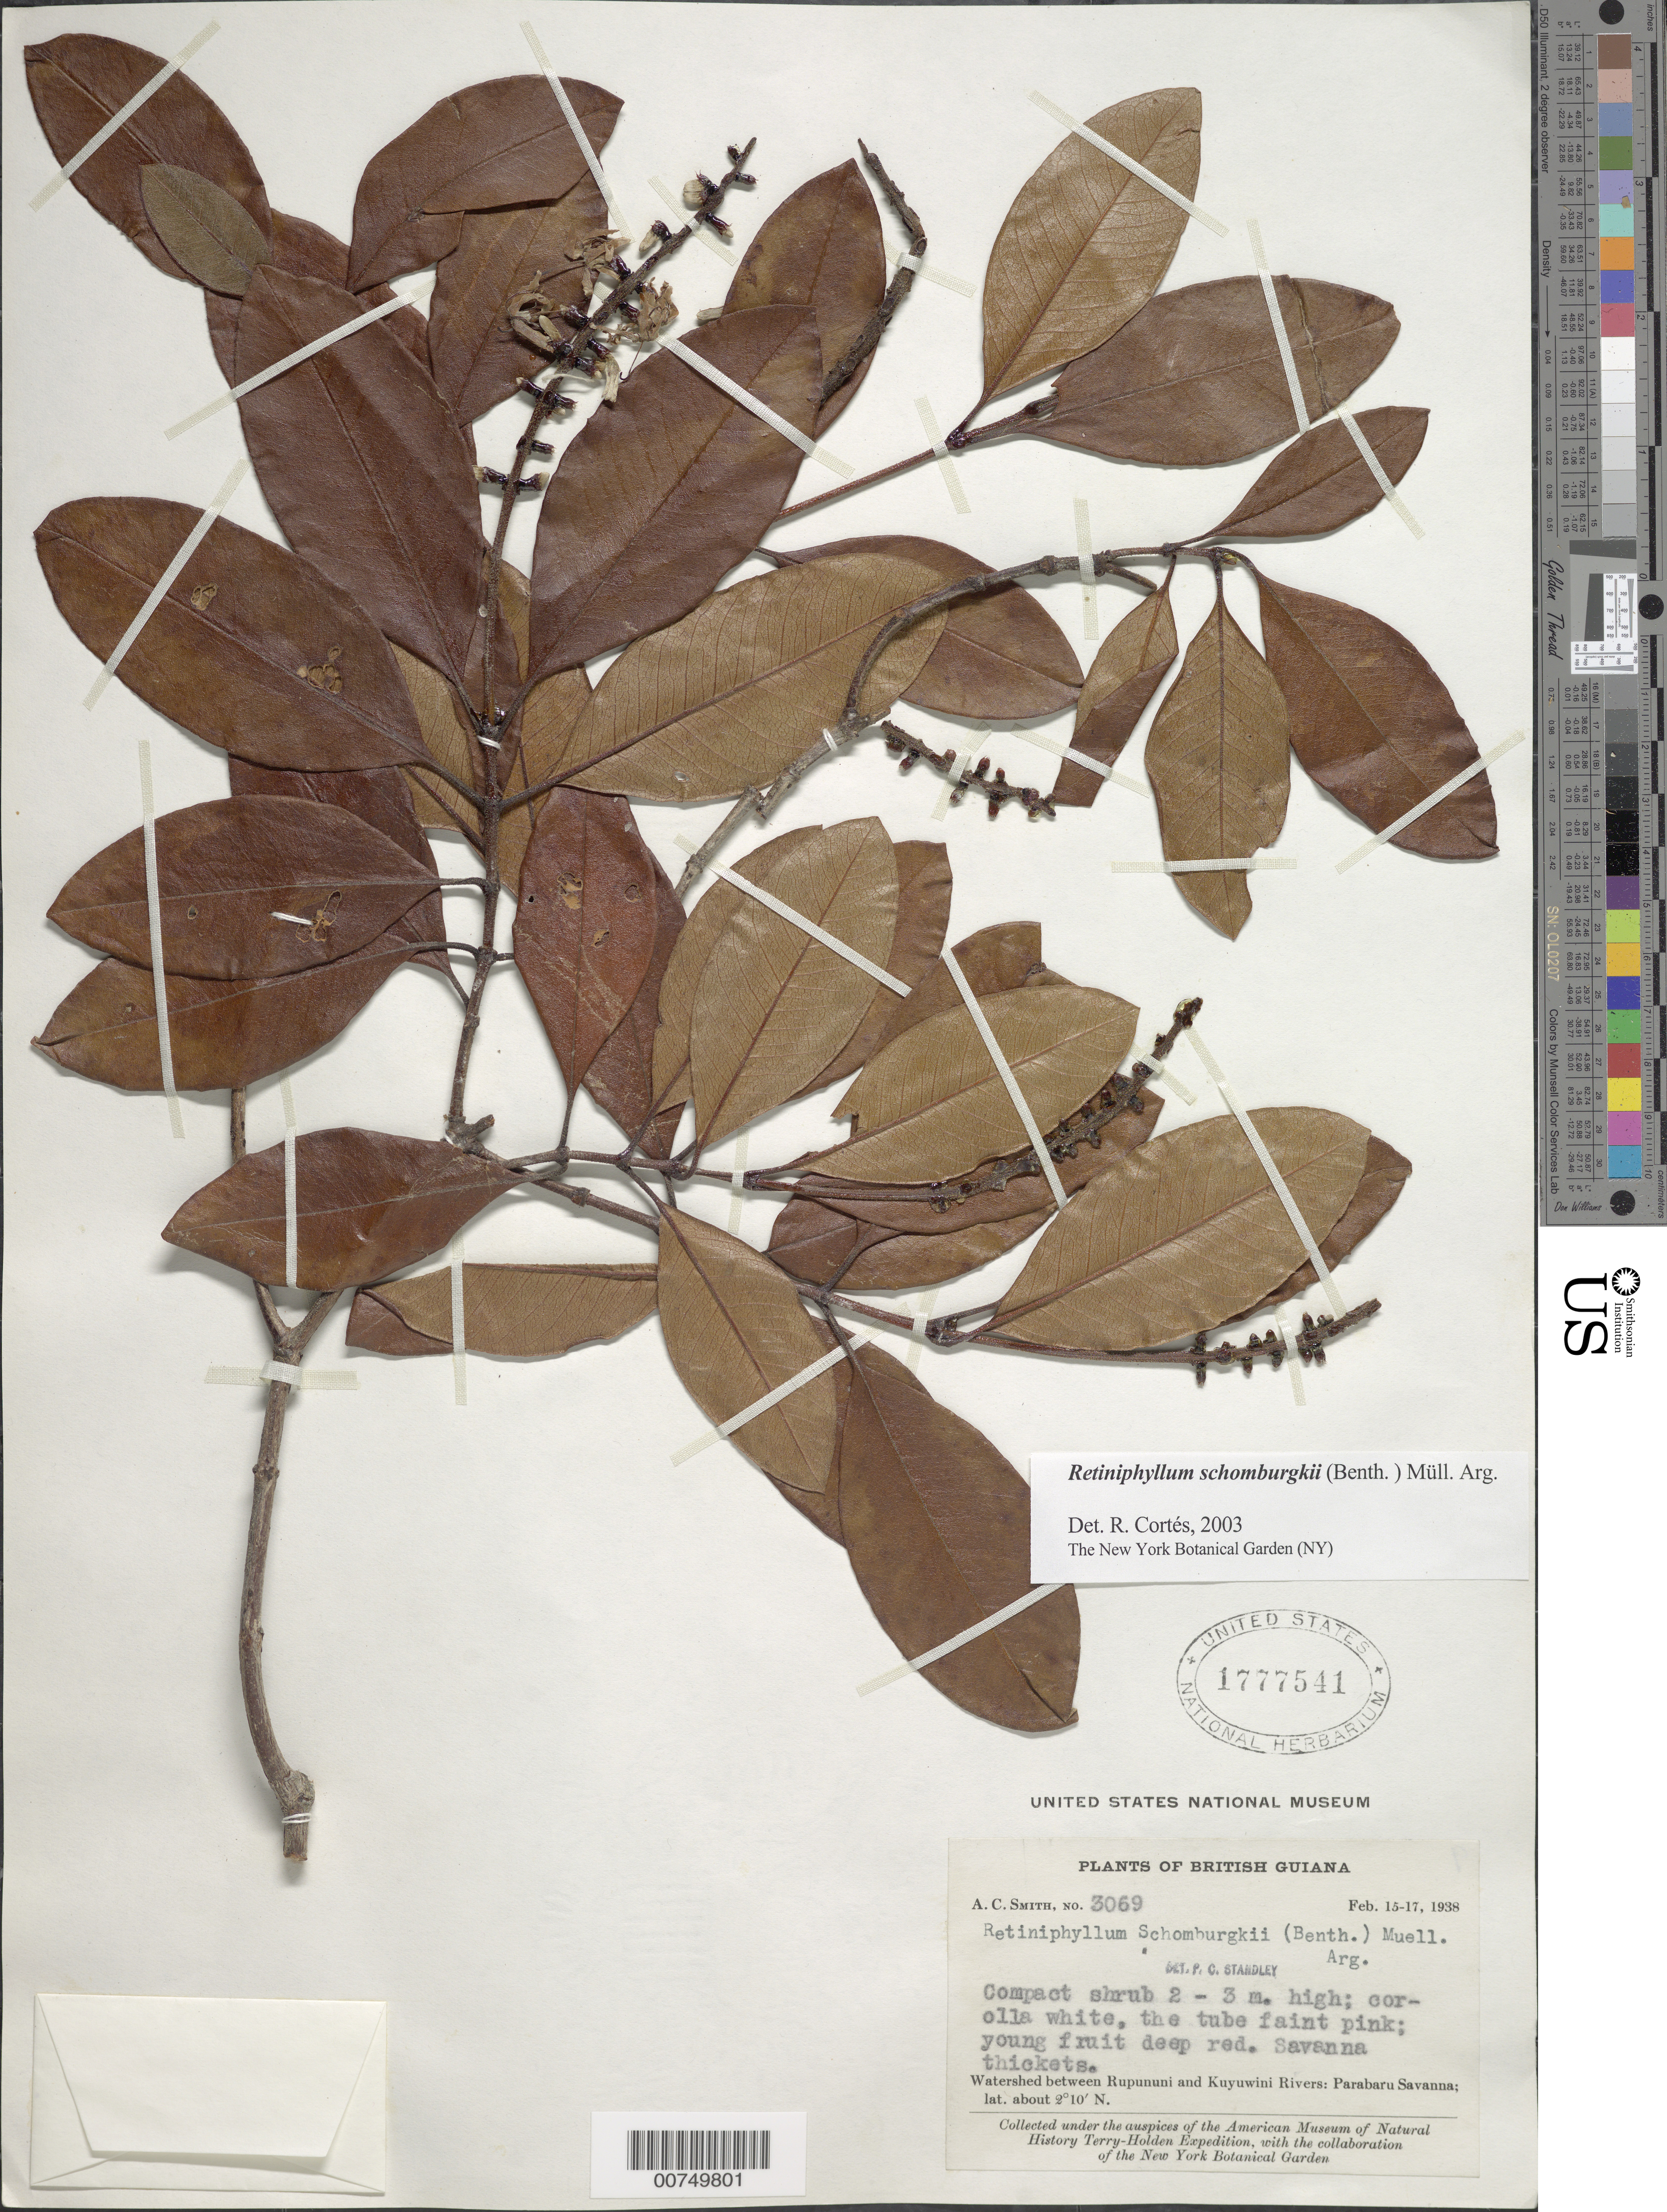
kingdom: Plantae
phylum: Tracheophyta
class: Magnoliopsida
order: Gentianales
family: Rubiaceae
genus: Retiniphyllum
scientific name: Retiniphyllum schomburgkii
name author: (Benth.) Müll. Arg.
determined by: Cortes R., G.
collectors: A. C. Smith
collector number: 3069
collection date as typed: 15-Feb-38 to 17-Feb-38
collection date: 1938-02-15/1938-02-17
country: Guyana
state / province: U. Takutu-U. Essequibo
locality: Rupununi R., watershed between it and Kuyuwini R; Parabaru Savanna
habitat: Savanna thickets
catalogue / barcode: US 1777541